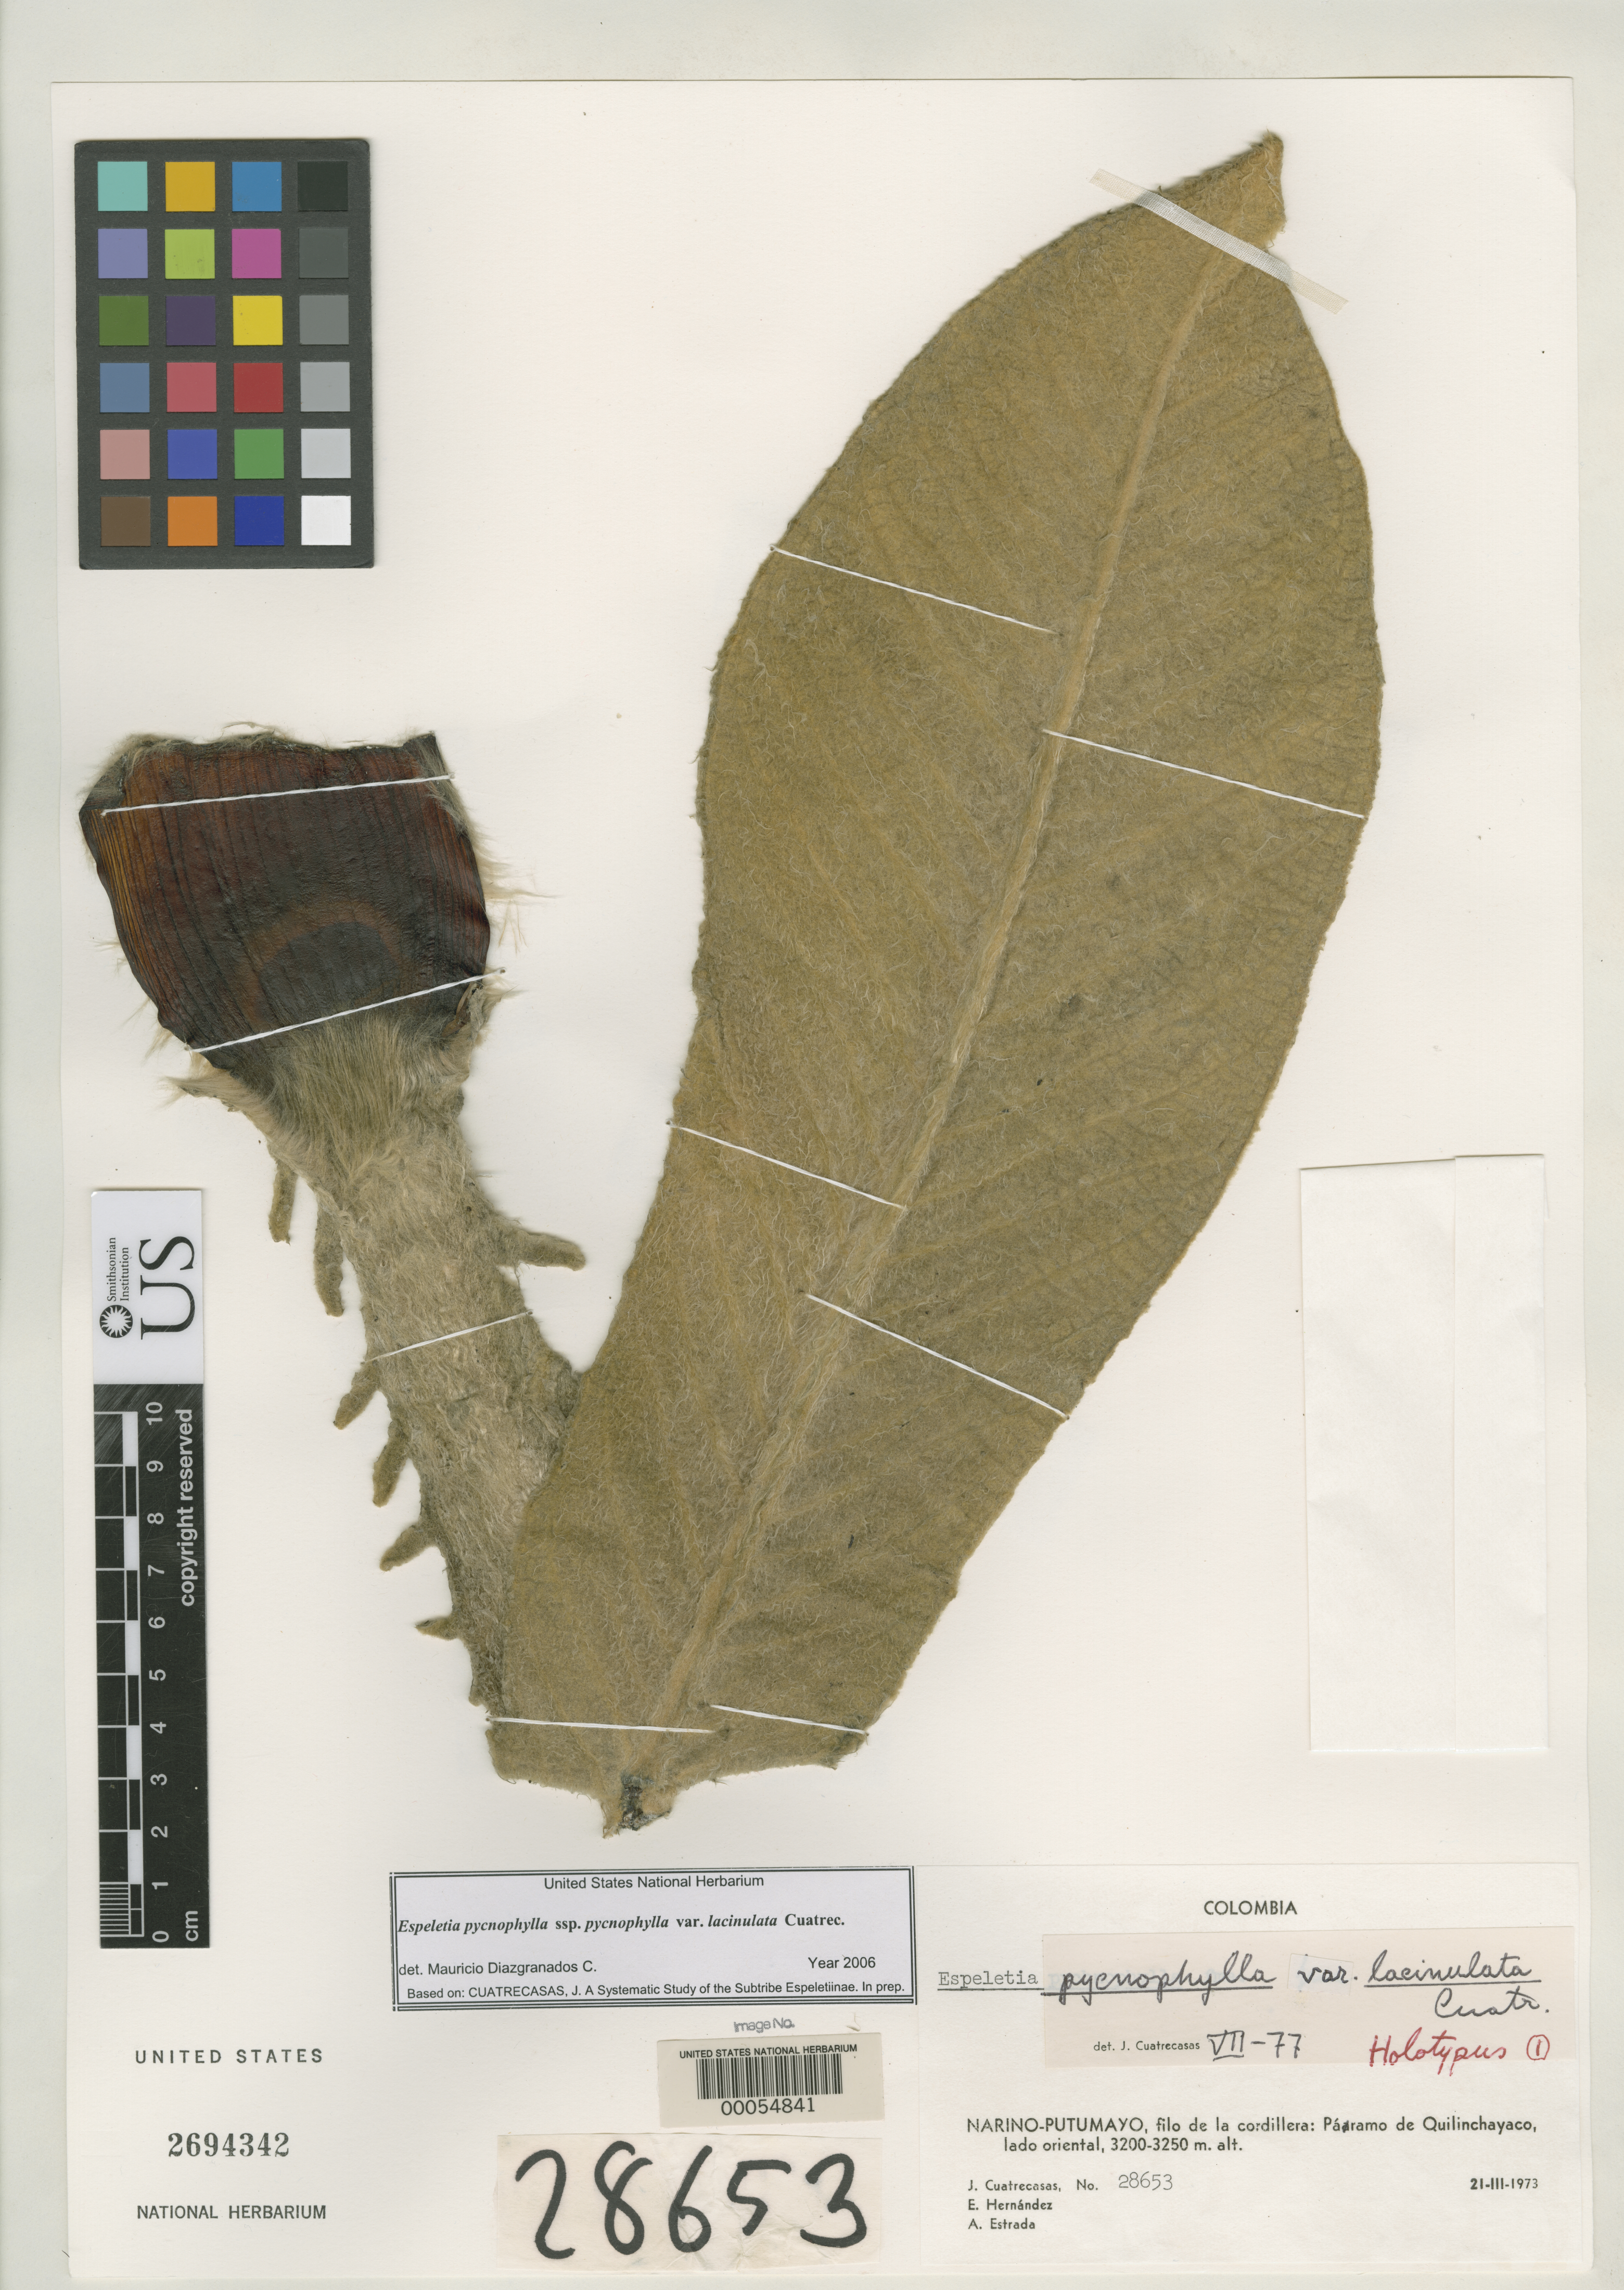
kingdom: Plantae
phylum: Tracheophyta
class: Magnoliopsida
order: Asterales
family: Asteraceae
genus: Espeletia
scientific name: Espeletia pycnophylla var. lacinulata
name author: Cuatrec.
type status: Holotype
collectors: J. Cuatrecasas, E. I. Hernández-X. & A. Estrada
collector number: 28653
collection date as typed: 21 Mar 1973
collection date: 1973-03-21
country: Colombia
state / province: Nariño / Putumayo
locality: Filo de La Cordillera, Páramo de Quilinchaya, Lado Oriental.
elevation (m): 3200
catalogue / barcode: US 2694342